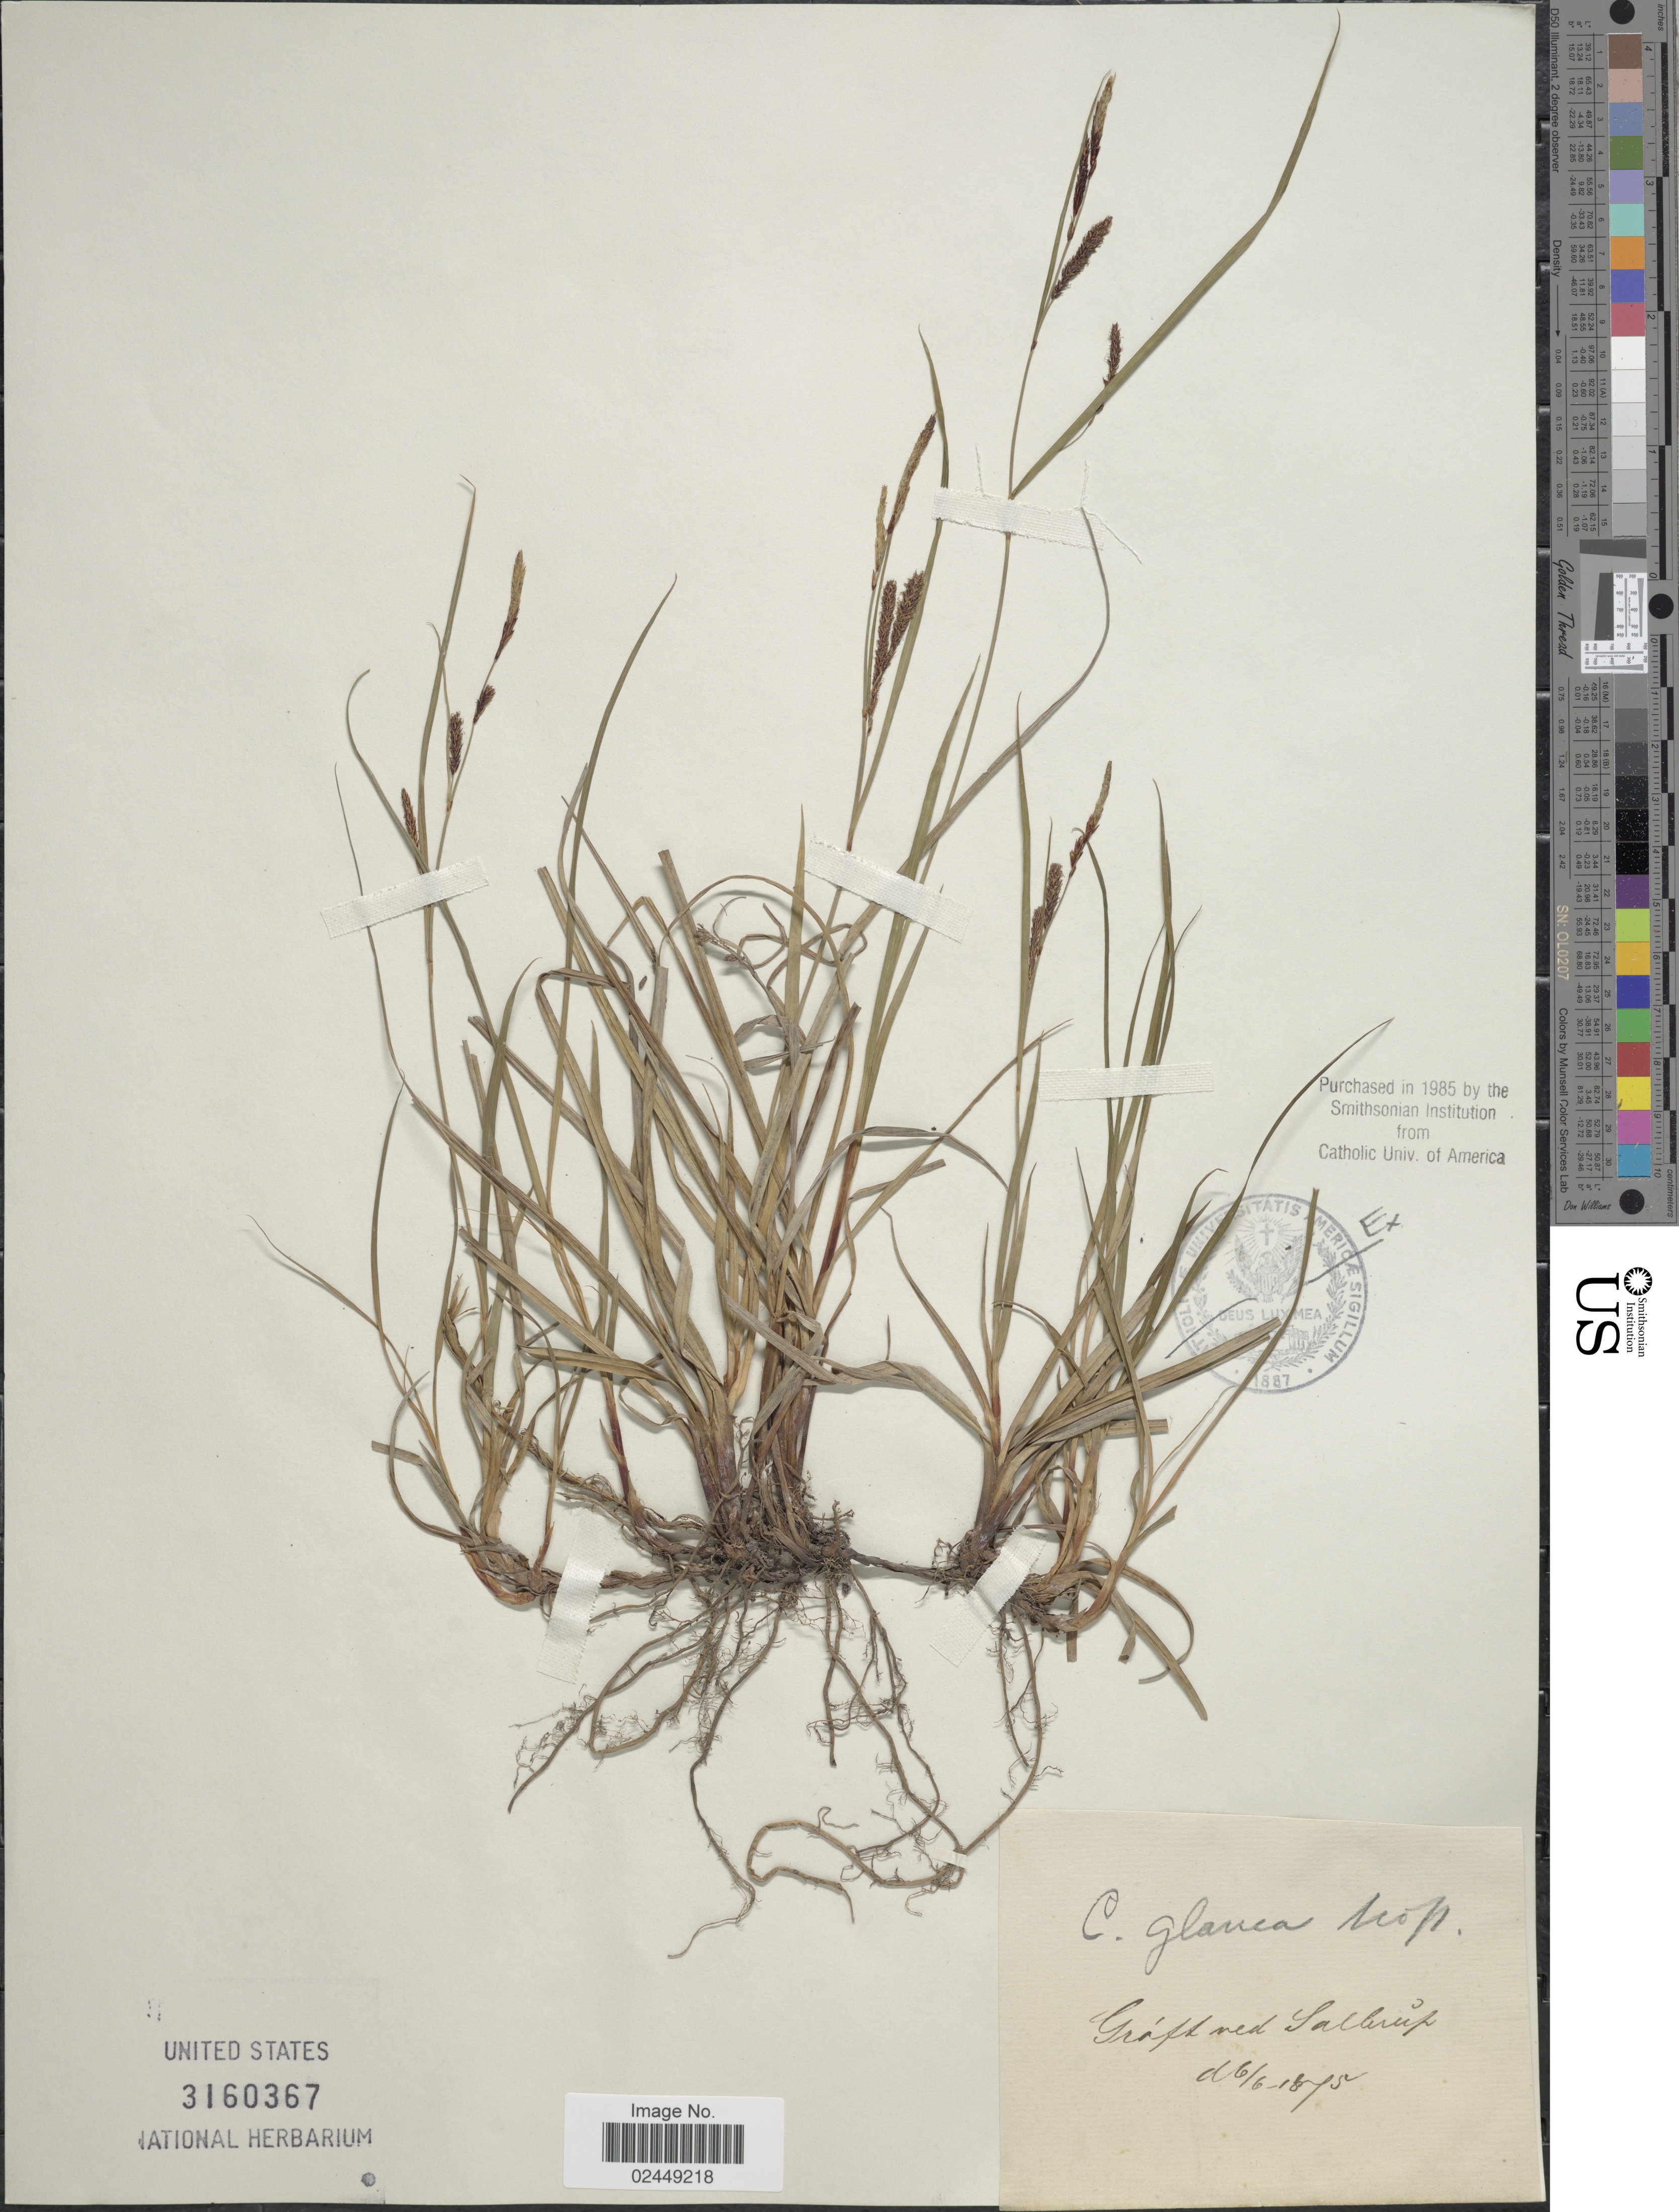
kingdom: Plantae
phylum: Tracheophyta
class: Liliopsida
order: Poales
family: Cyperaceae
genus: Carex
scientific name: Carex flacca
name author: Schreb.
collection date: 1875-06-06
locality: Gráft ved Salbrüp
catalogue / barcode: US 3160367